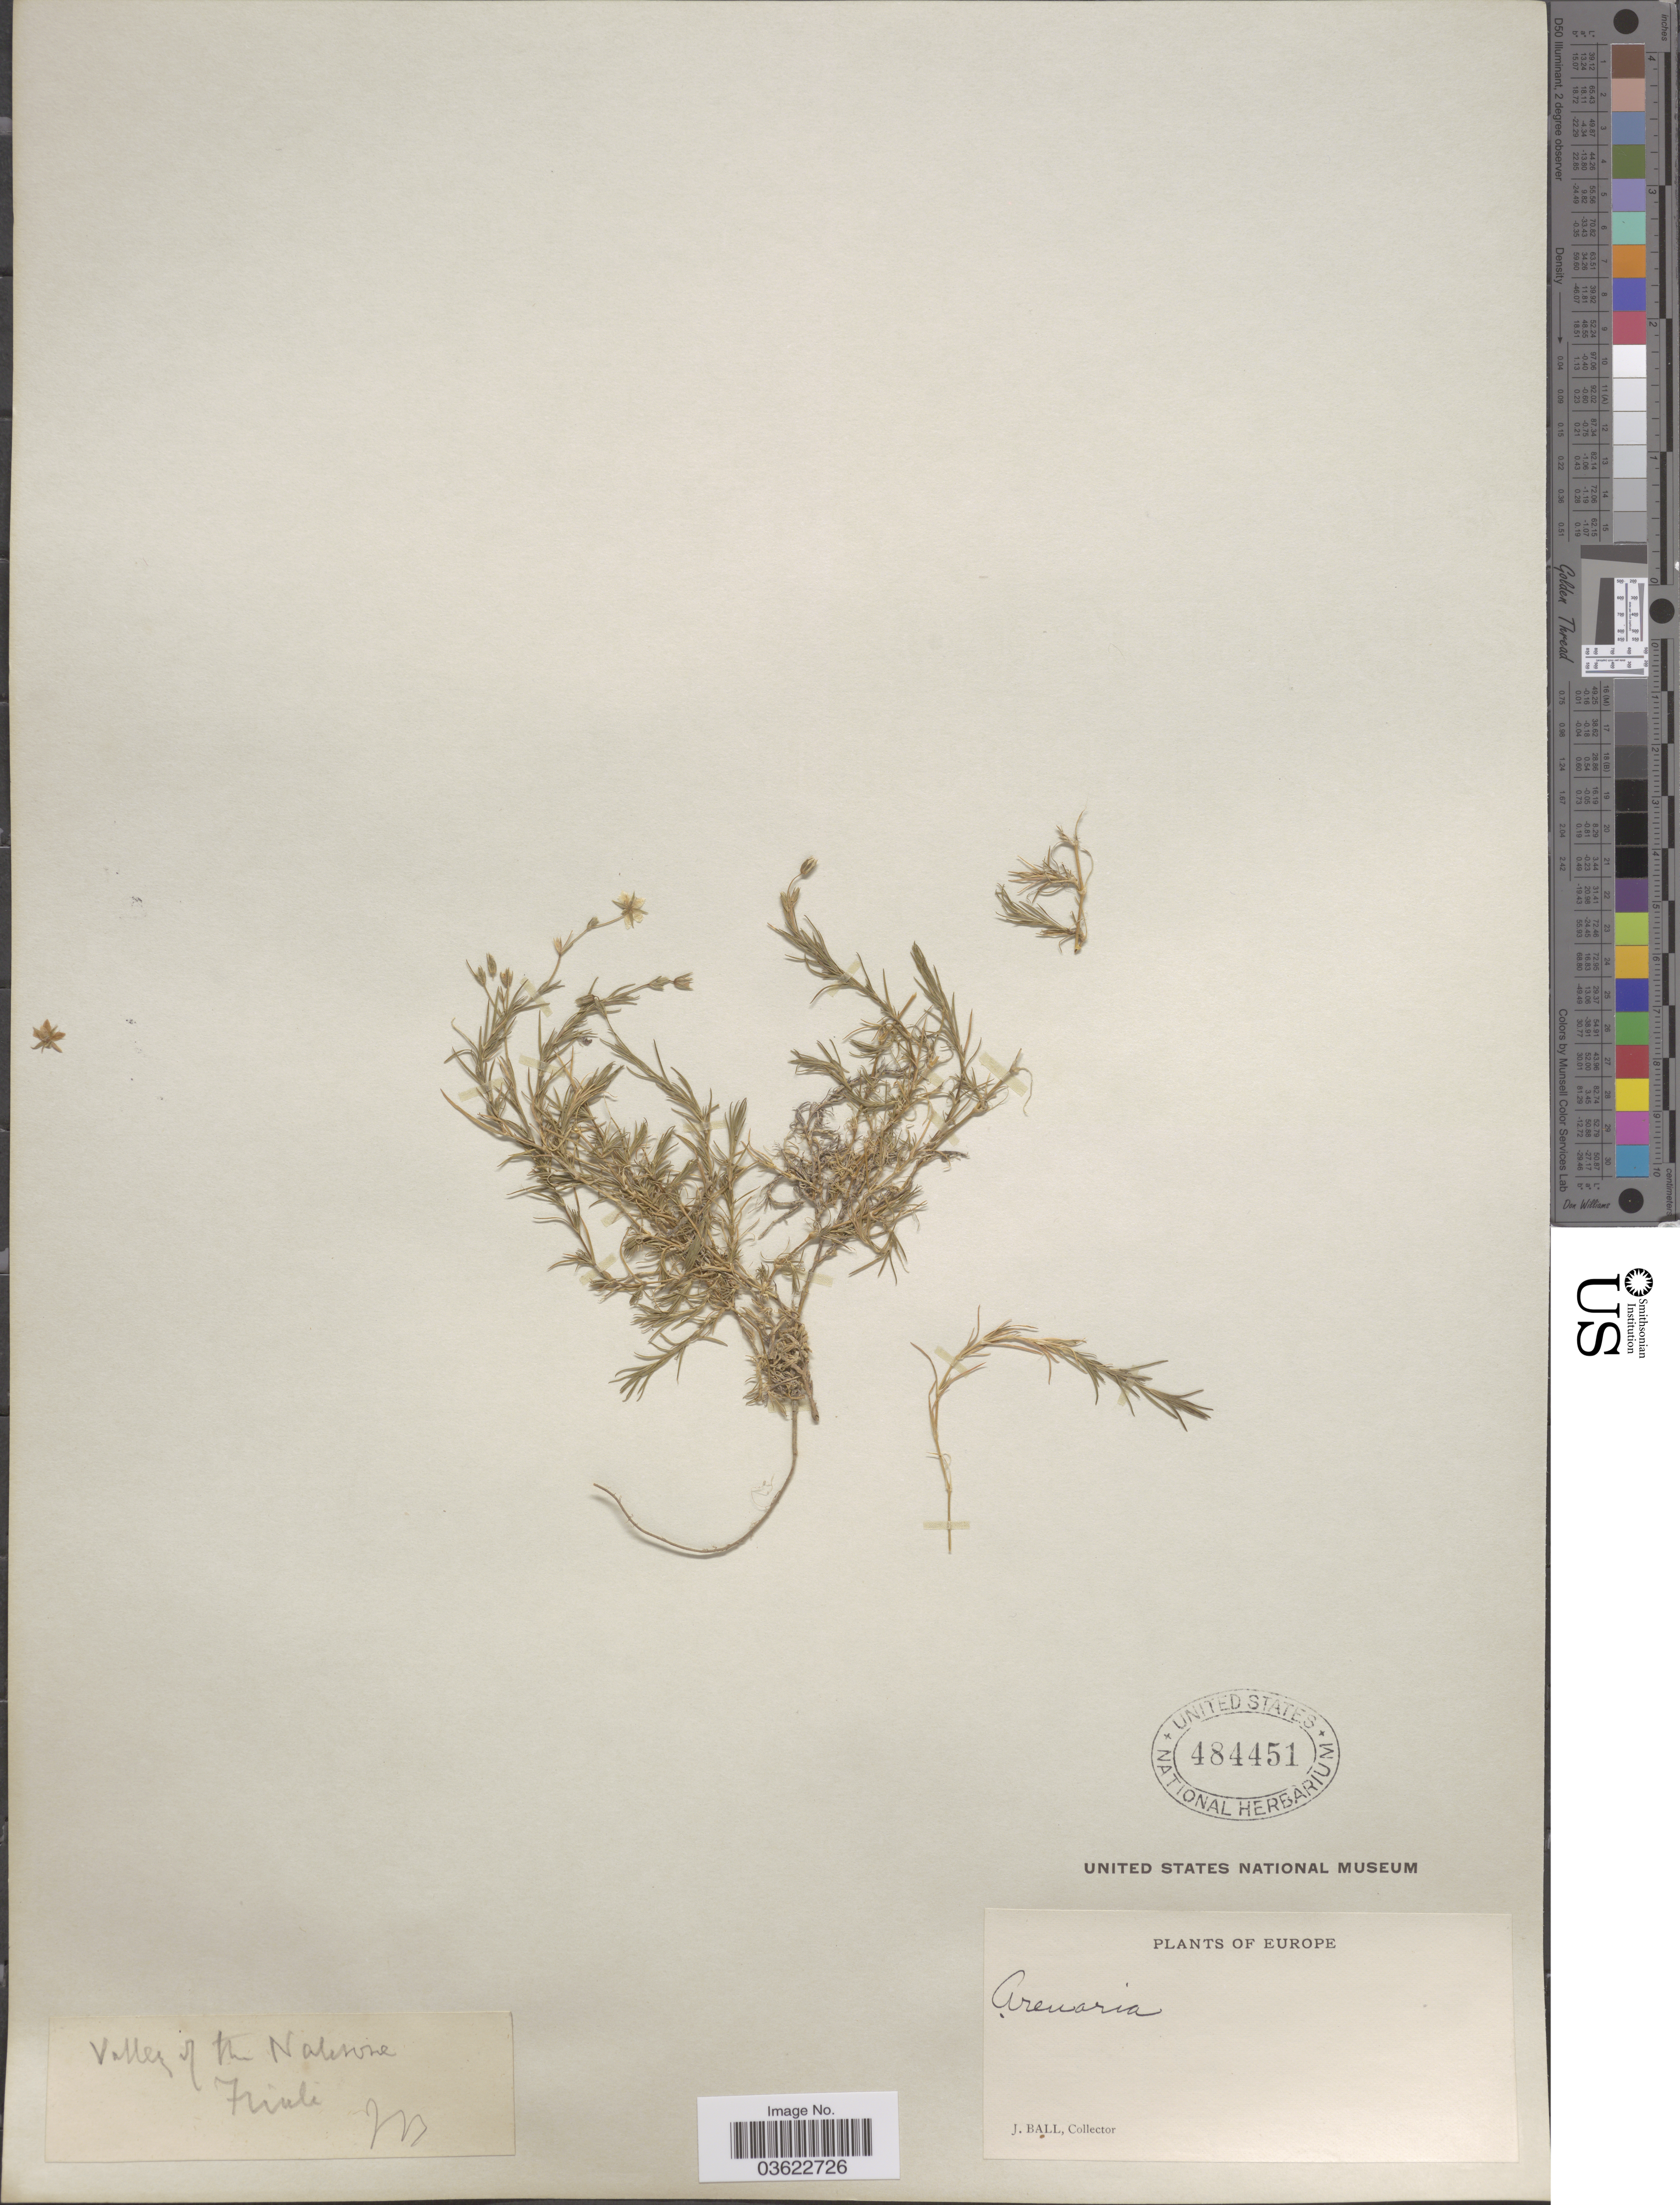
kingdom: Plantae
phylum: Tracheophyta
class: Magnoliopsida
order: Caryophyllales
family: Caryophyllaceae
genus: Arenaria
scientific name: Arenaria sp.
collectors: J. Ball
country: Italy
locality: Valley of the Nalenone [interpreted] Friuli. Europe.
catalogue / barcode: US 484451